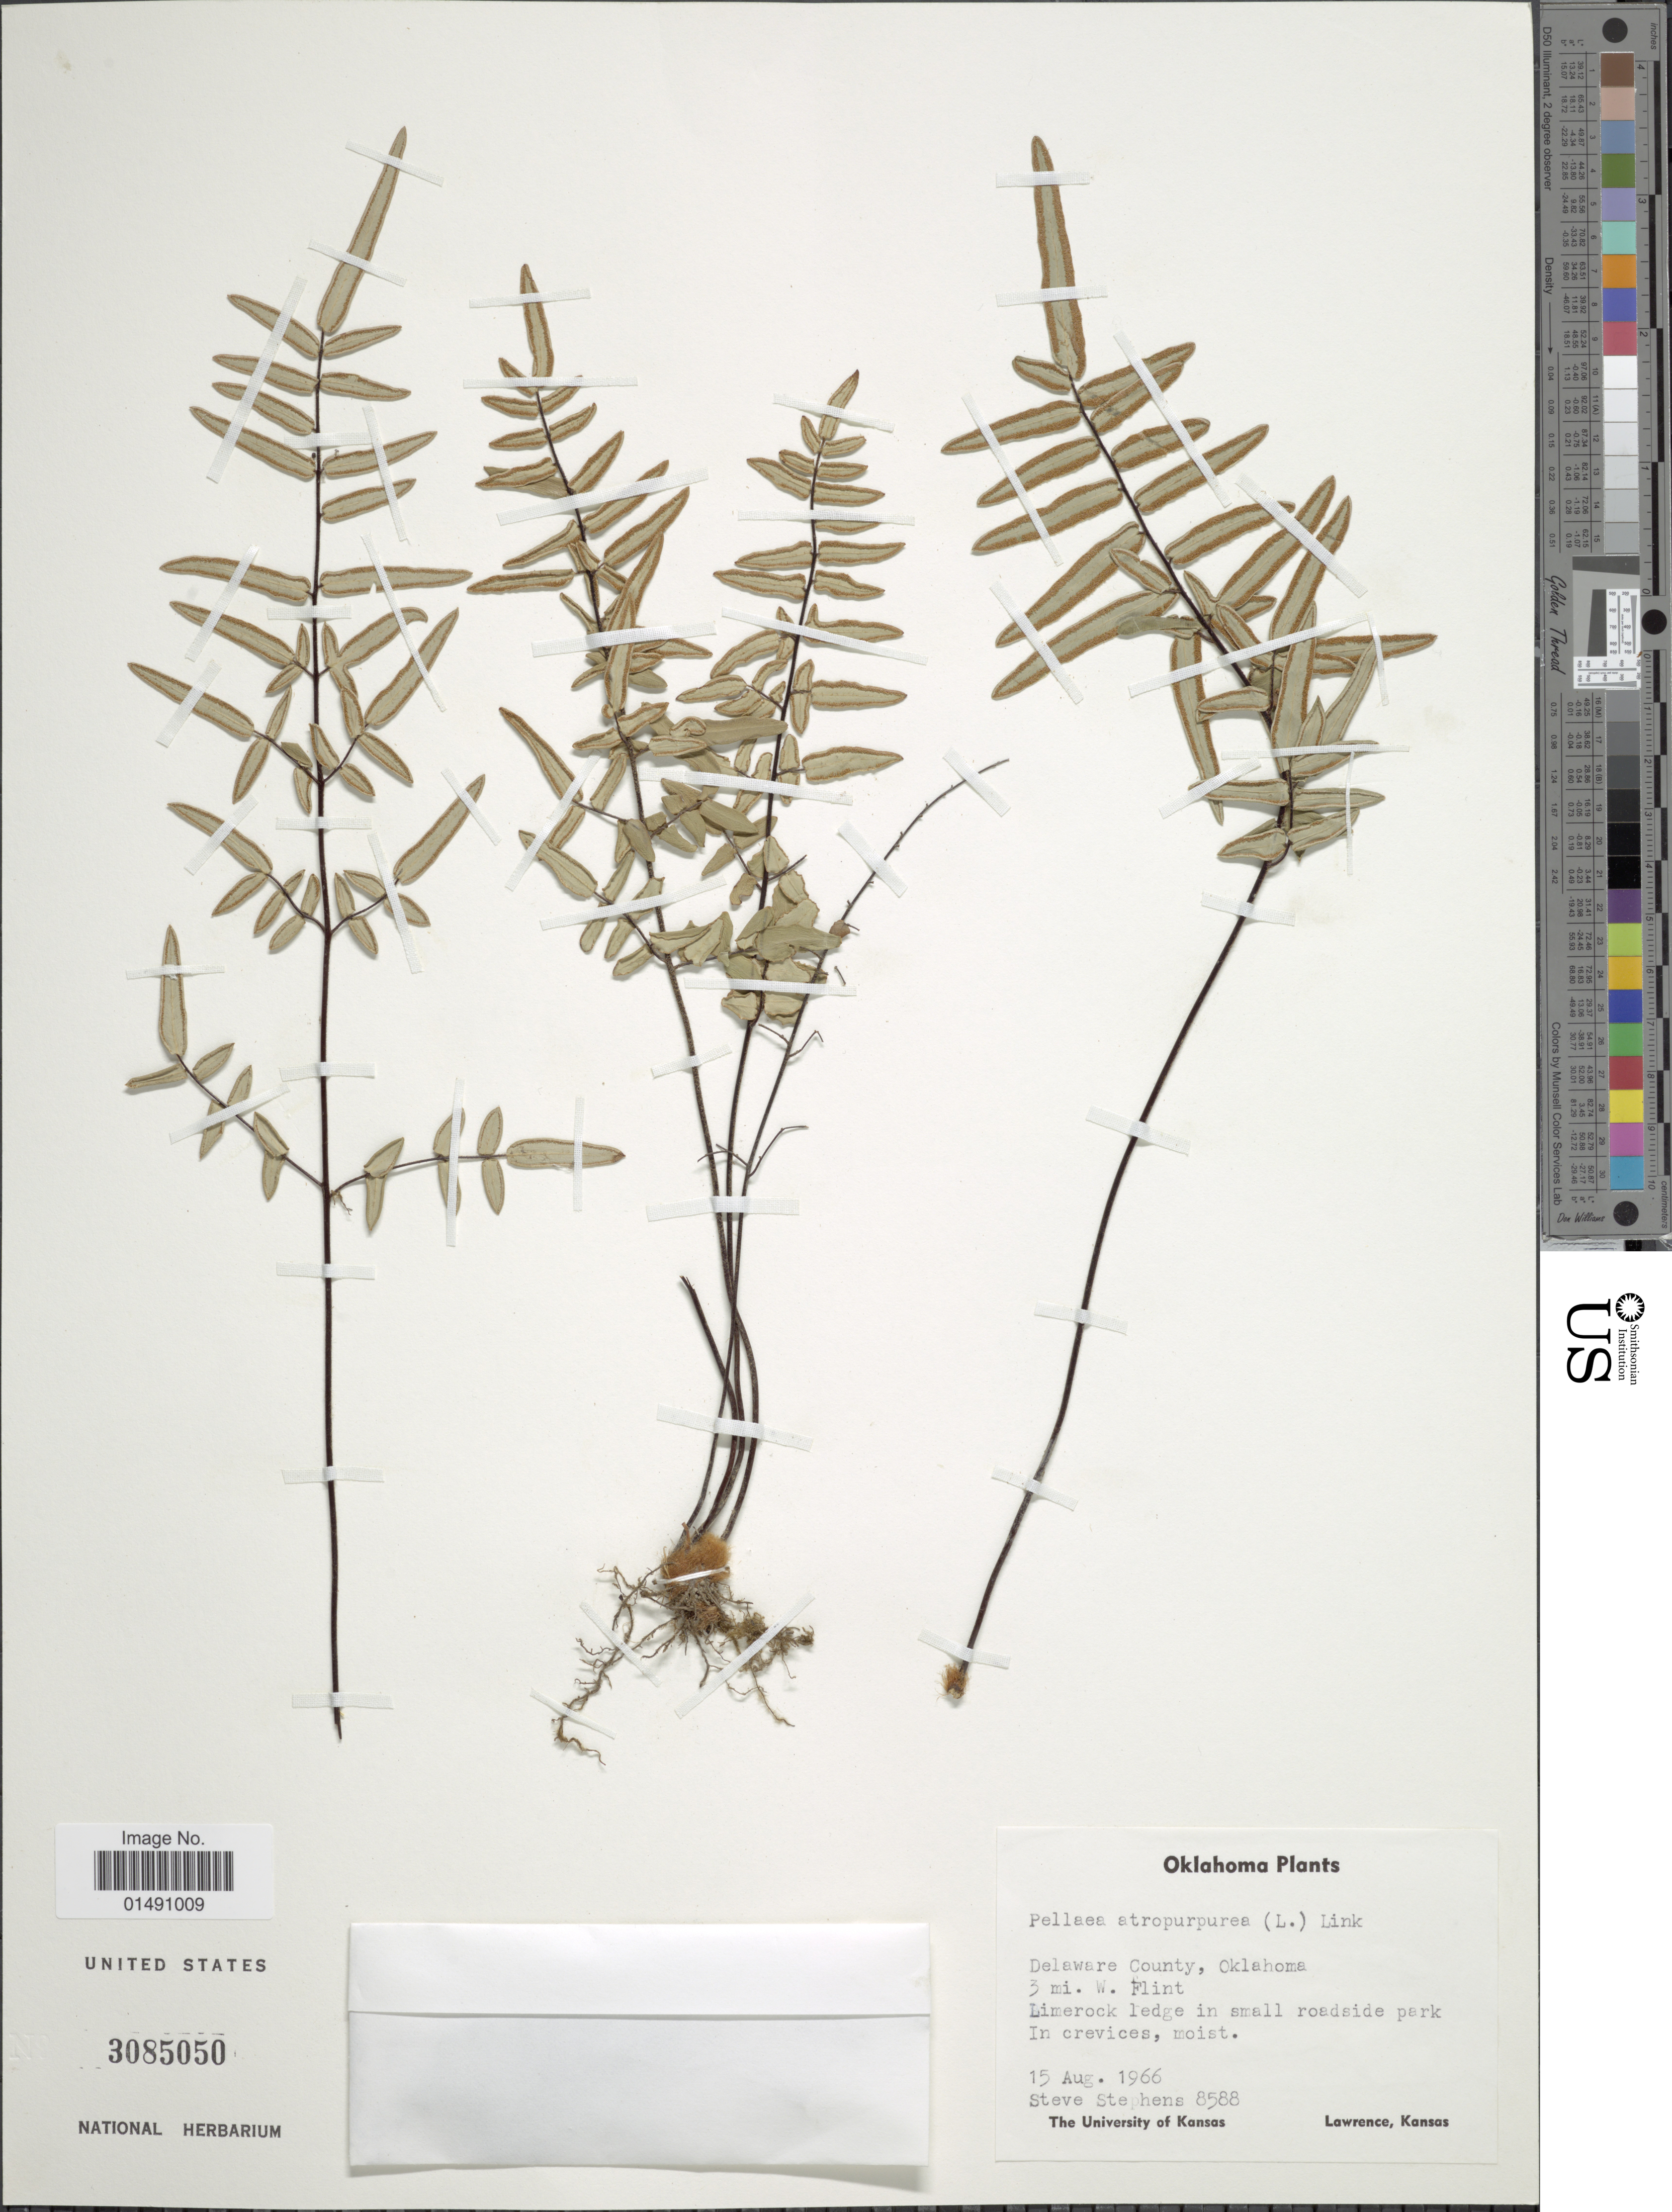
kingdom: Plantae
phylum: Tracheophyta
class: Polypodiopsida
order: Polypodiales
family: Pteridaceae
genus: Pellaea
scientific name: Pellaea atropurpurea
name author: (L.) Link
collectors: S. Stephens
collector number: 8588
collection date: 1966-08-15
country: United States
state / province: Oklahoma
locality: Delaware County, 3 mi. W Flint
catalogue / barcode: US 3085050